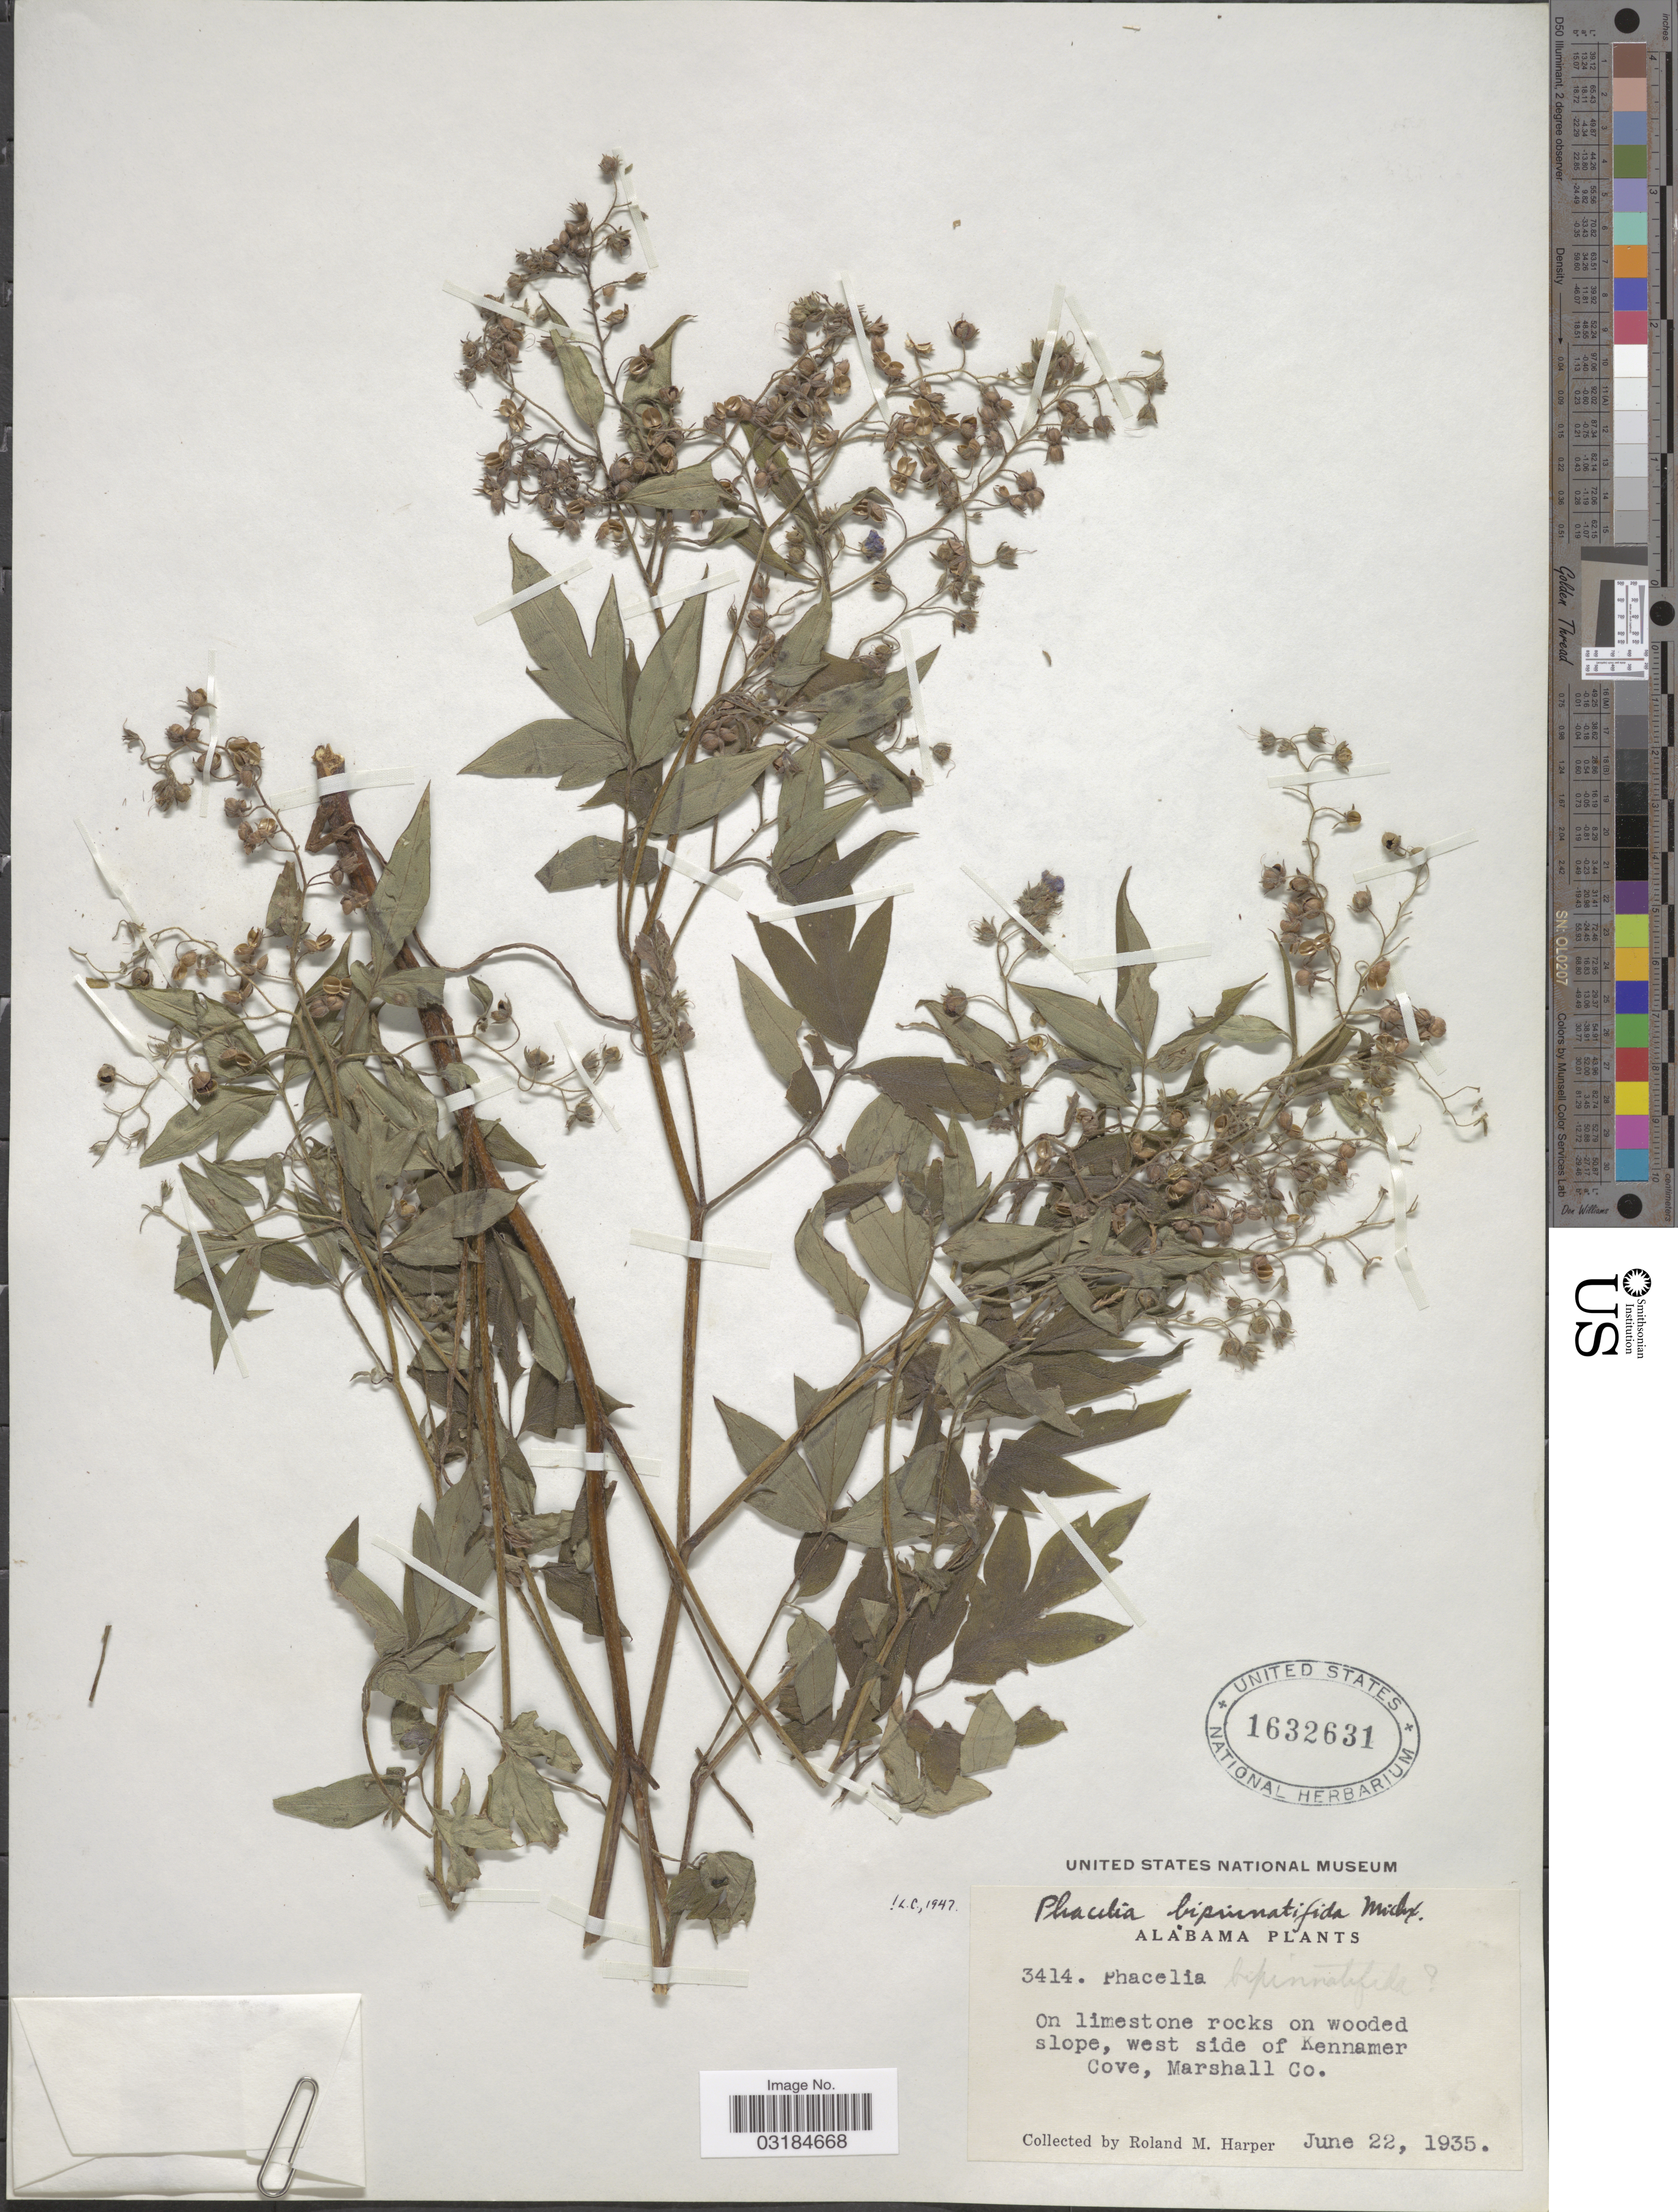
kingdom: Plantae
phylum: Tracheophyta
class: Magnoliopsida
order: Boraginales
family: Hydrophyllaceae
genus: Phacelia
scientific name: Phacelia bipinnatifida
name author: (Atwood) Michx.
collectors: R. M. Harper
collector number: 3414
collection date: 1935-06-22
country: United States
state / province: Alabama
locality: On limestone rocks on wooded slope, west side of Kennamer Cove, Marshall Co.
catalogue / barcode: US 1632631